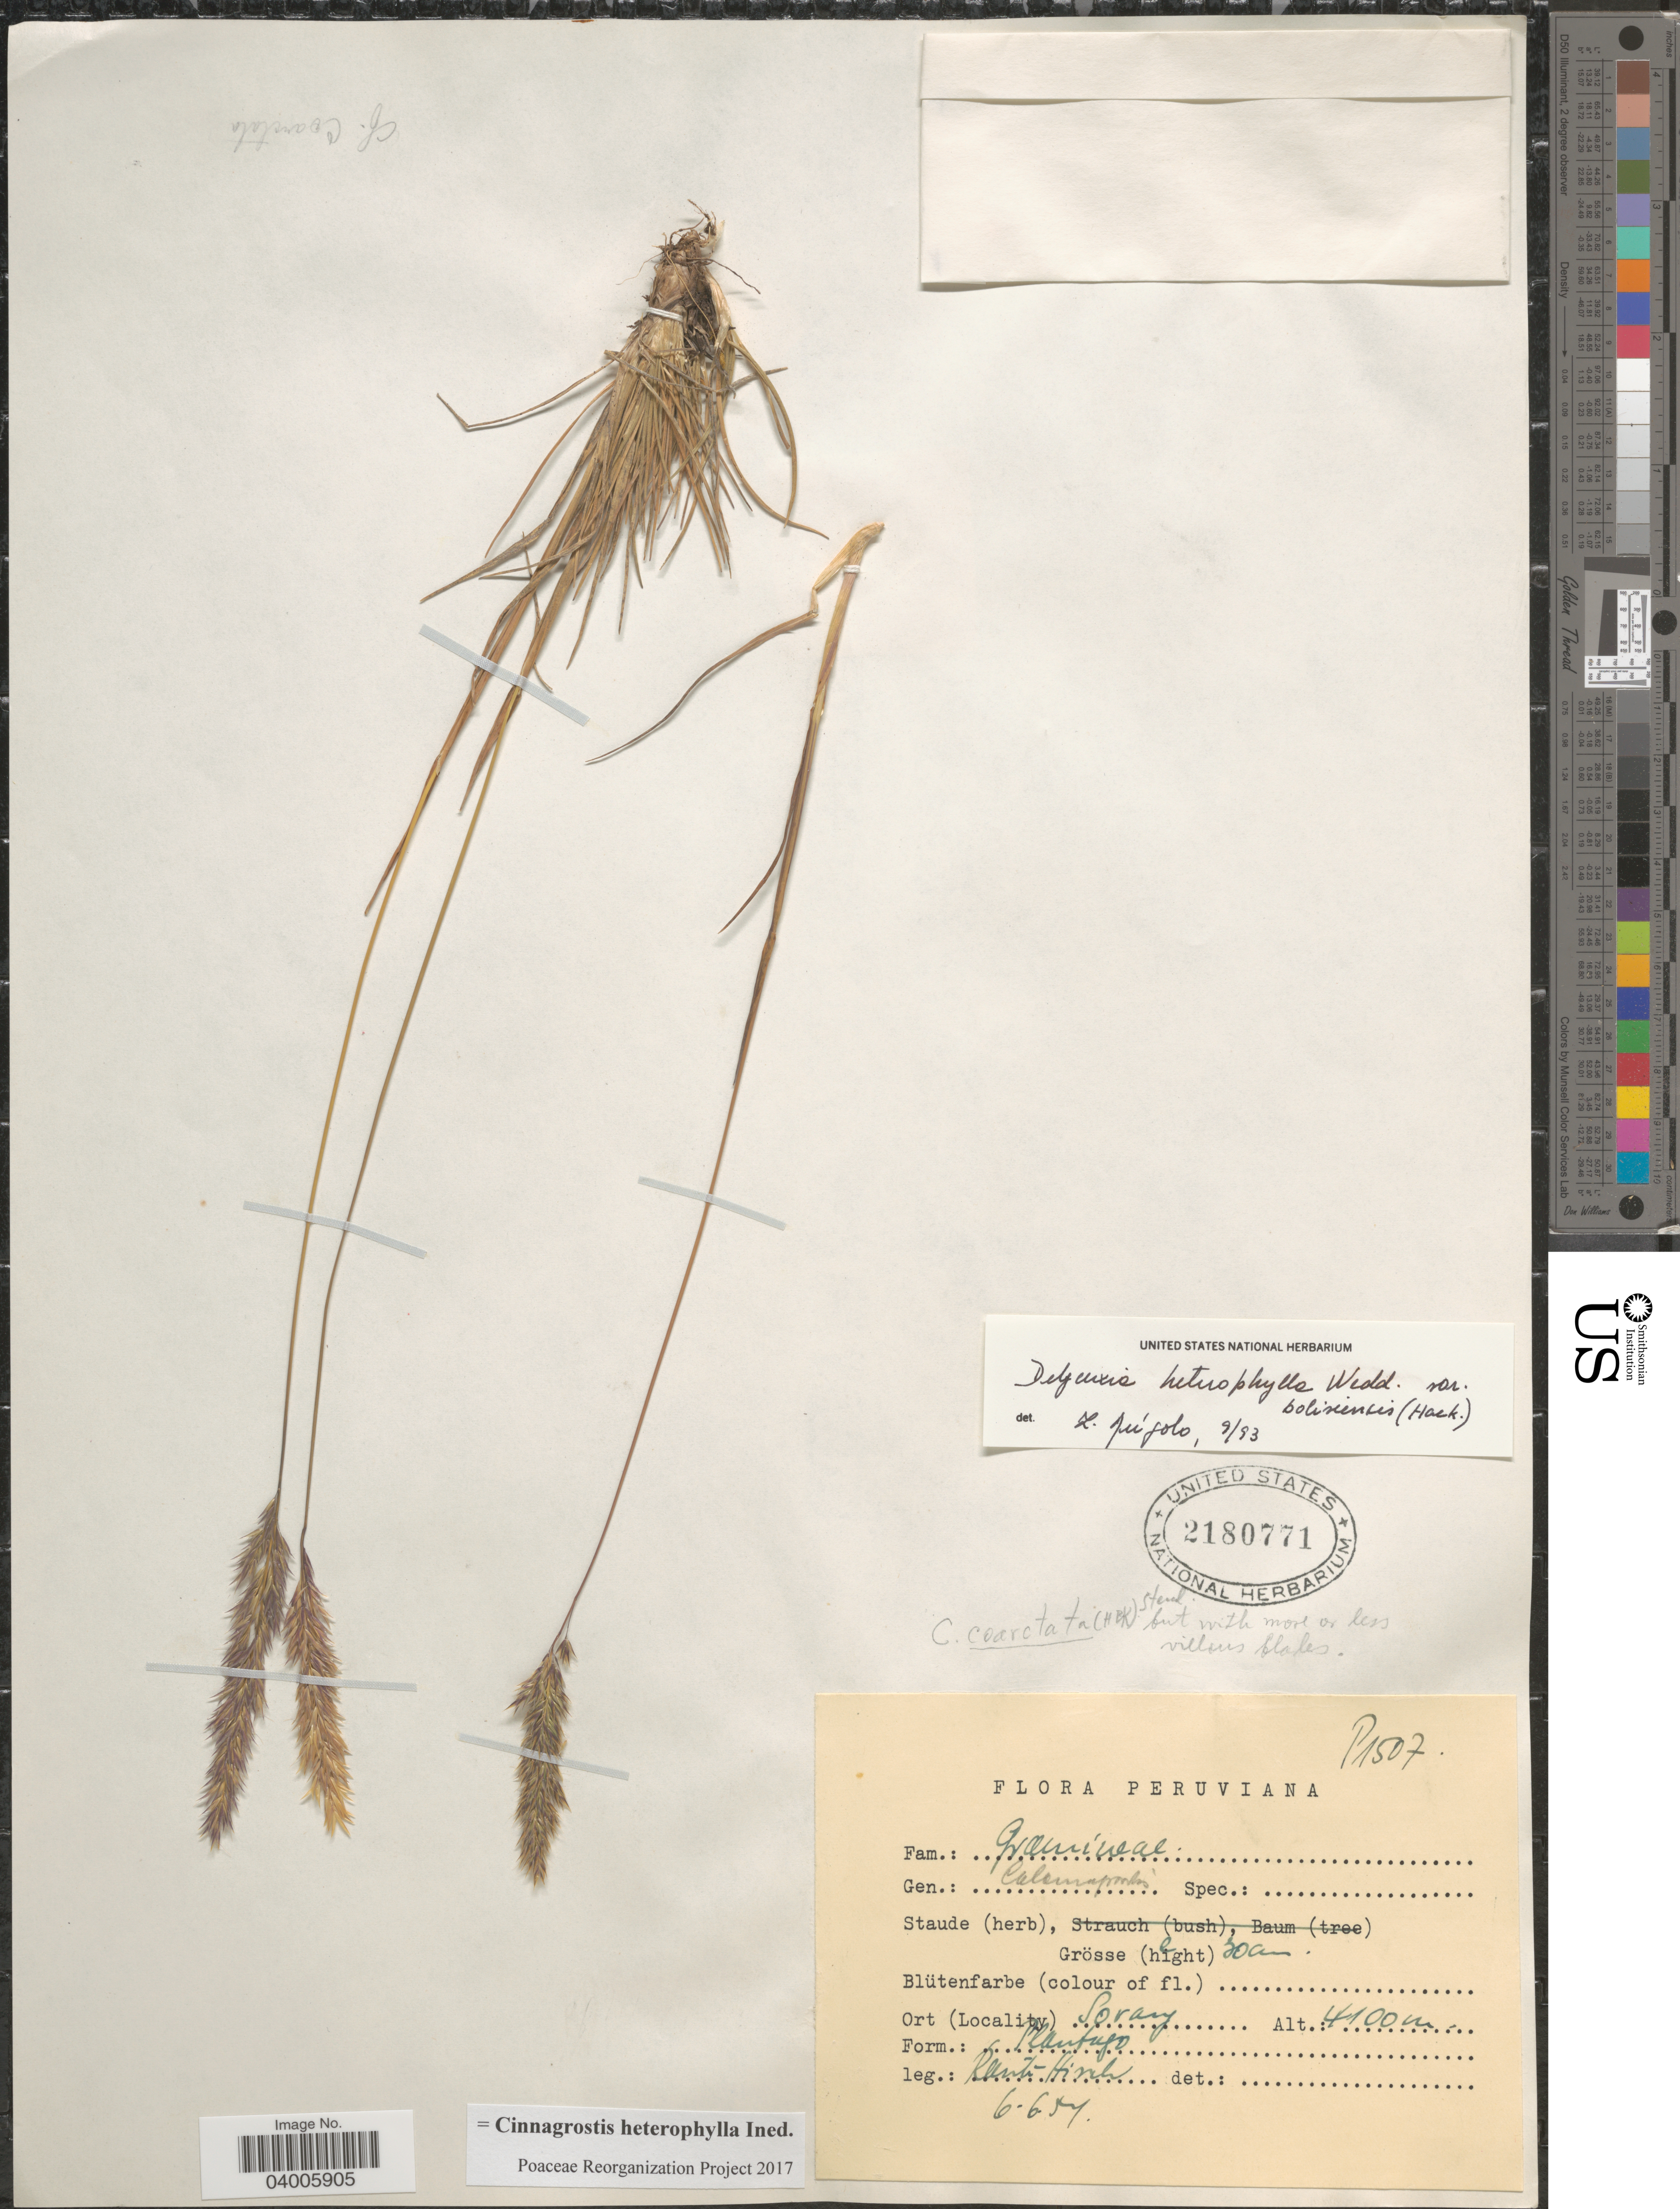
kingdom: Plantae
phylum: Tracheophyta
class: Liliopsida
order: Poales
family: Poaceae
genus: Cinnagrostis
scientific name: Cinnagrostis heterophylla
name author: (Wedd.) P.M. Peterson et al.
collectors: W. Rauh & G. Hirsch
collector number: P1507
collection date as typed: Transcribed d/m/y: 6/6/54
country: Peru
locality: Soray.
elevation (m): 4100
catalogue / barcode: US 2180771